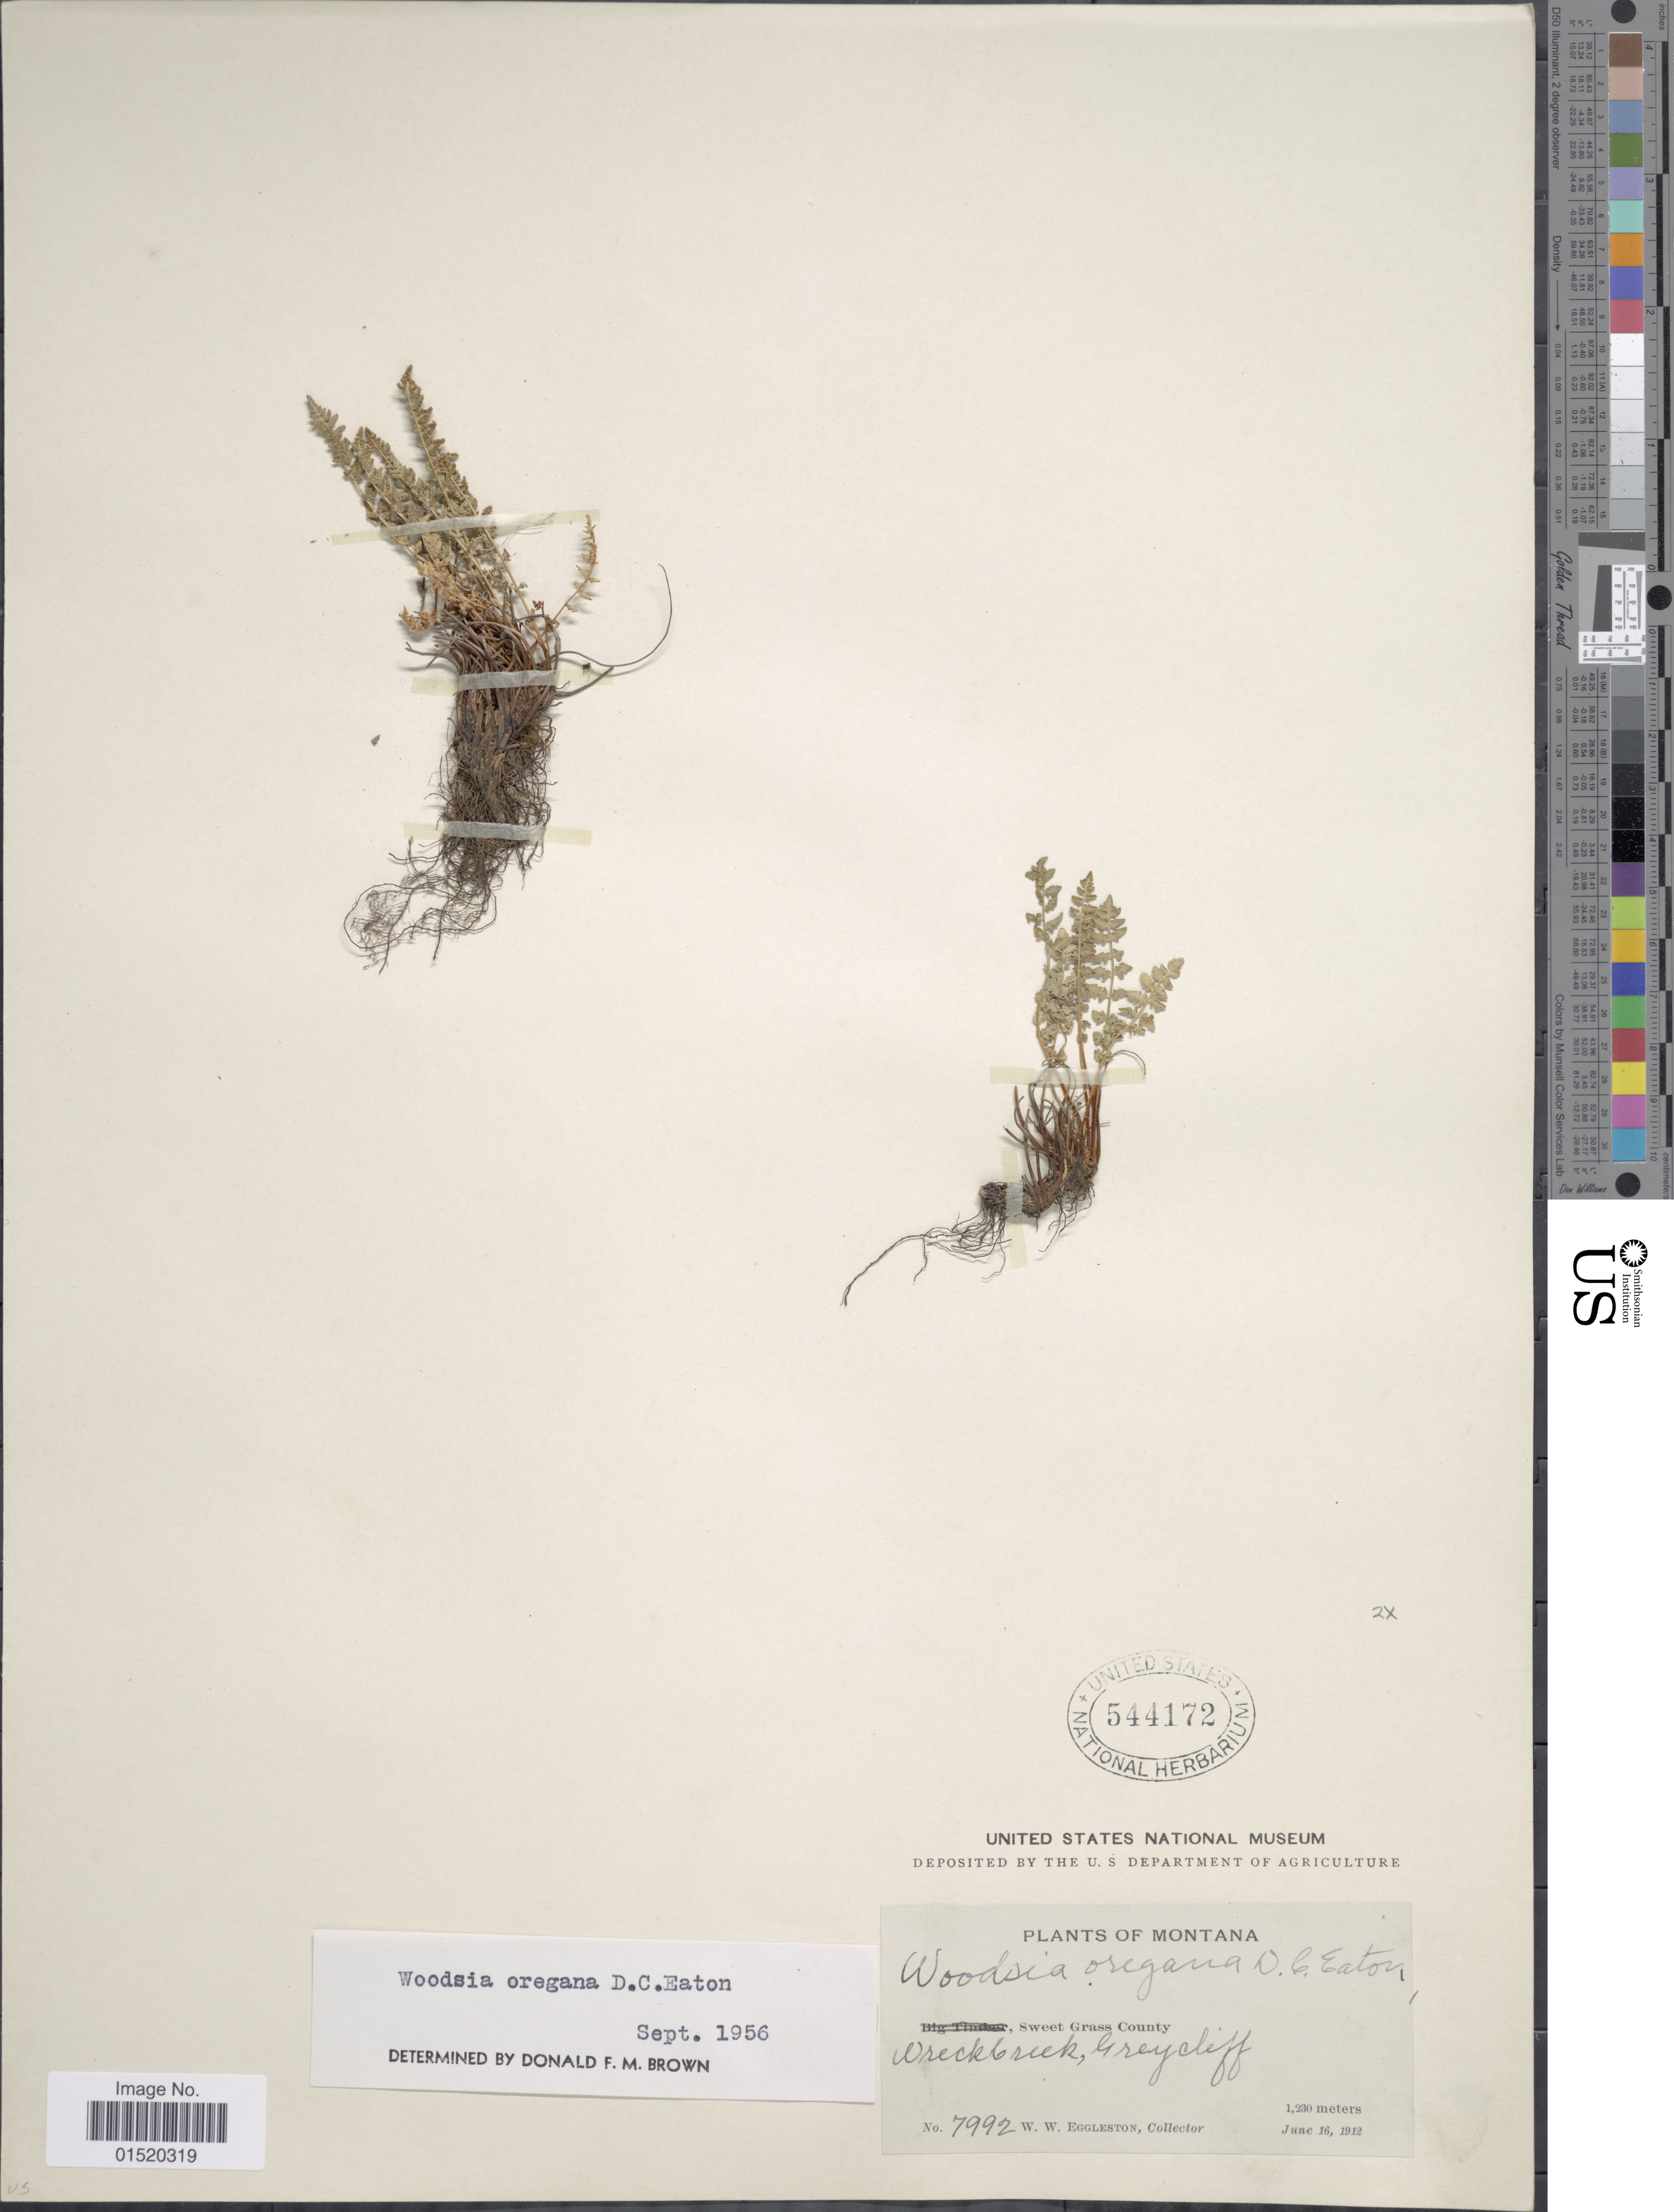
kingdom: Plantae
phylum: Tracheophyta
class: Polypodiopsida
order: Polypodiales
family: Woodsiaceae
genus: Woodsia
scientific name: Woodsia oregana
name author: D.C. Eaton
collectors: W. W. Eggleston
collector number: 7992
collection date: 1912-06-16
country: United States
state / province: Montana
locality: Sweet Grass County, Wreck Creek, Grey cliff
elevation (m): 1230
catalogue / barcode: US 544172